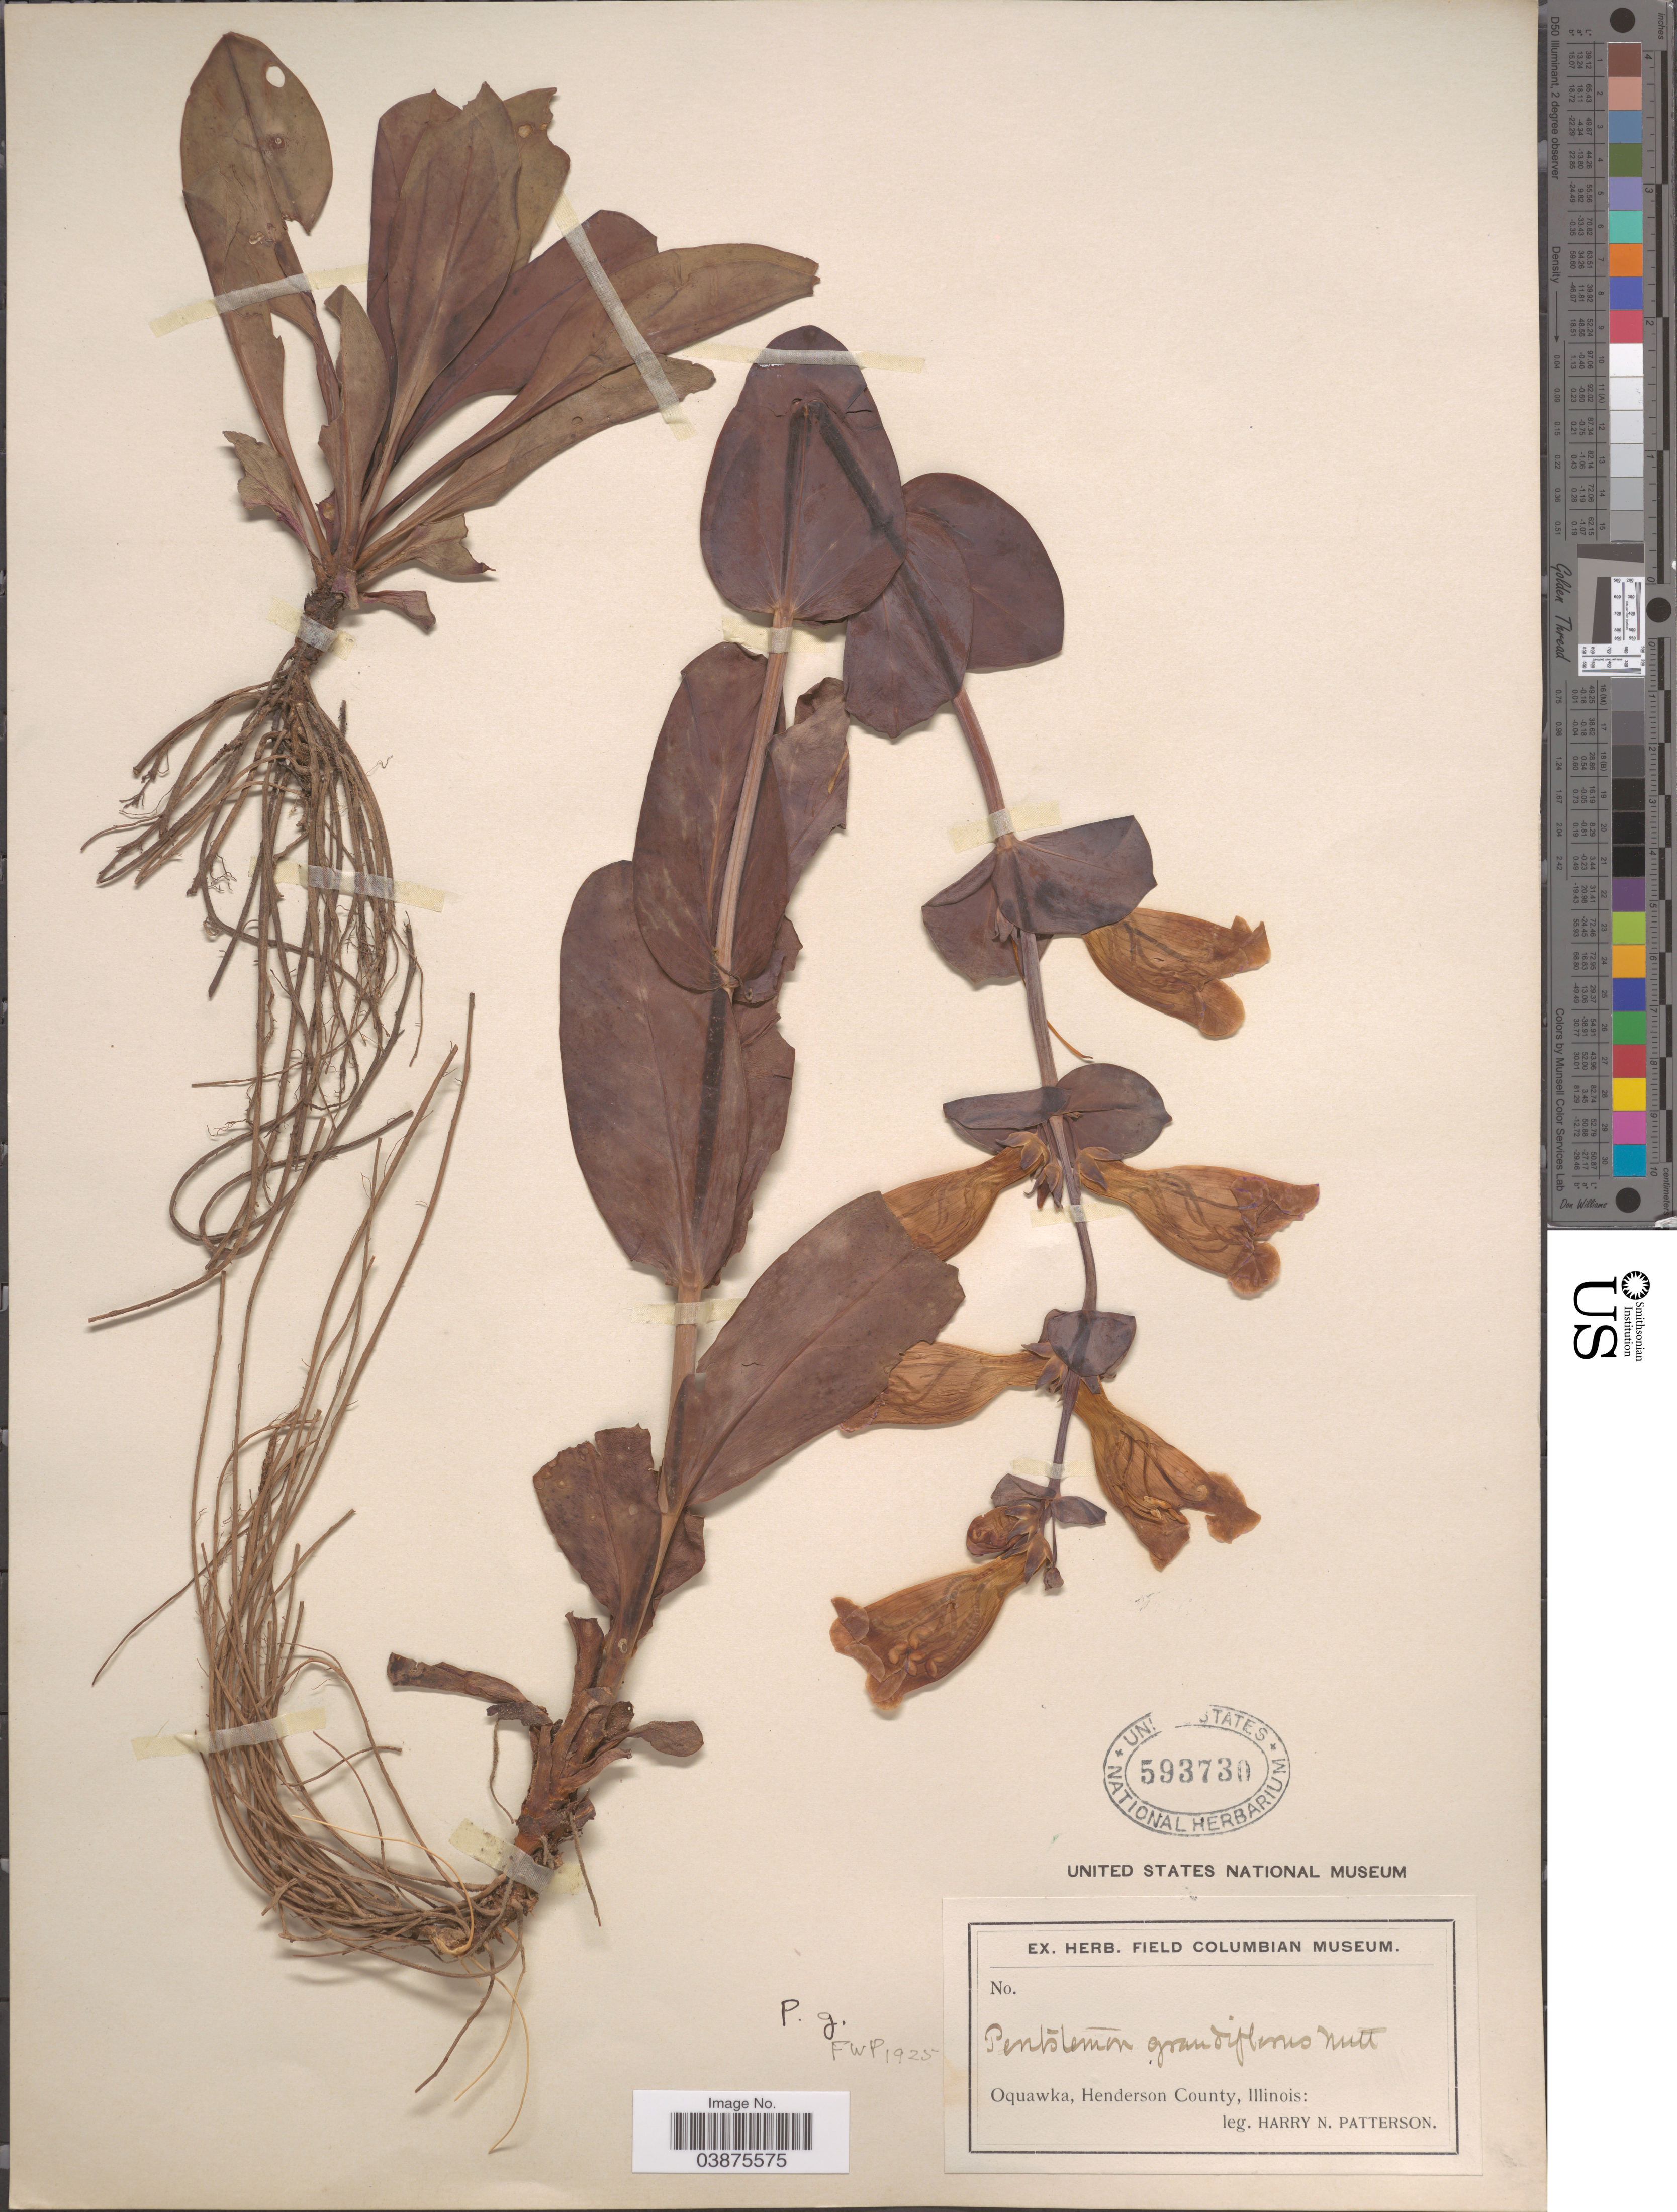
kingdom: Plantae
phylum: Tracheophyta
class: Magnoliopsida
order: Lamiales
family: Plantaginaceae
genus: Penstemon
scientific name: Penstemon grandiflorus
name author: Nutt.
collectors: H. N. Patterson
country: United States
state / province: Illinois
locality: Oquawka, Henderson County.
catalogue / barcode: US 593730